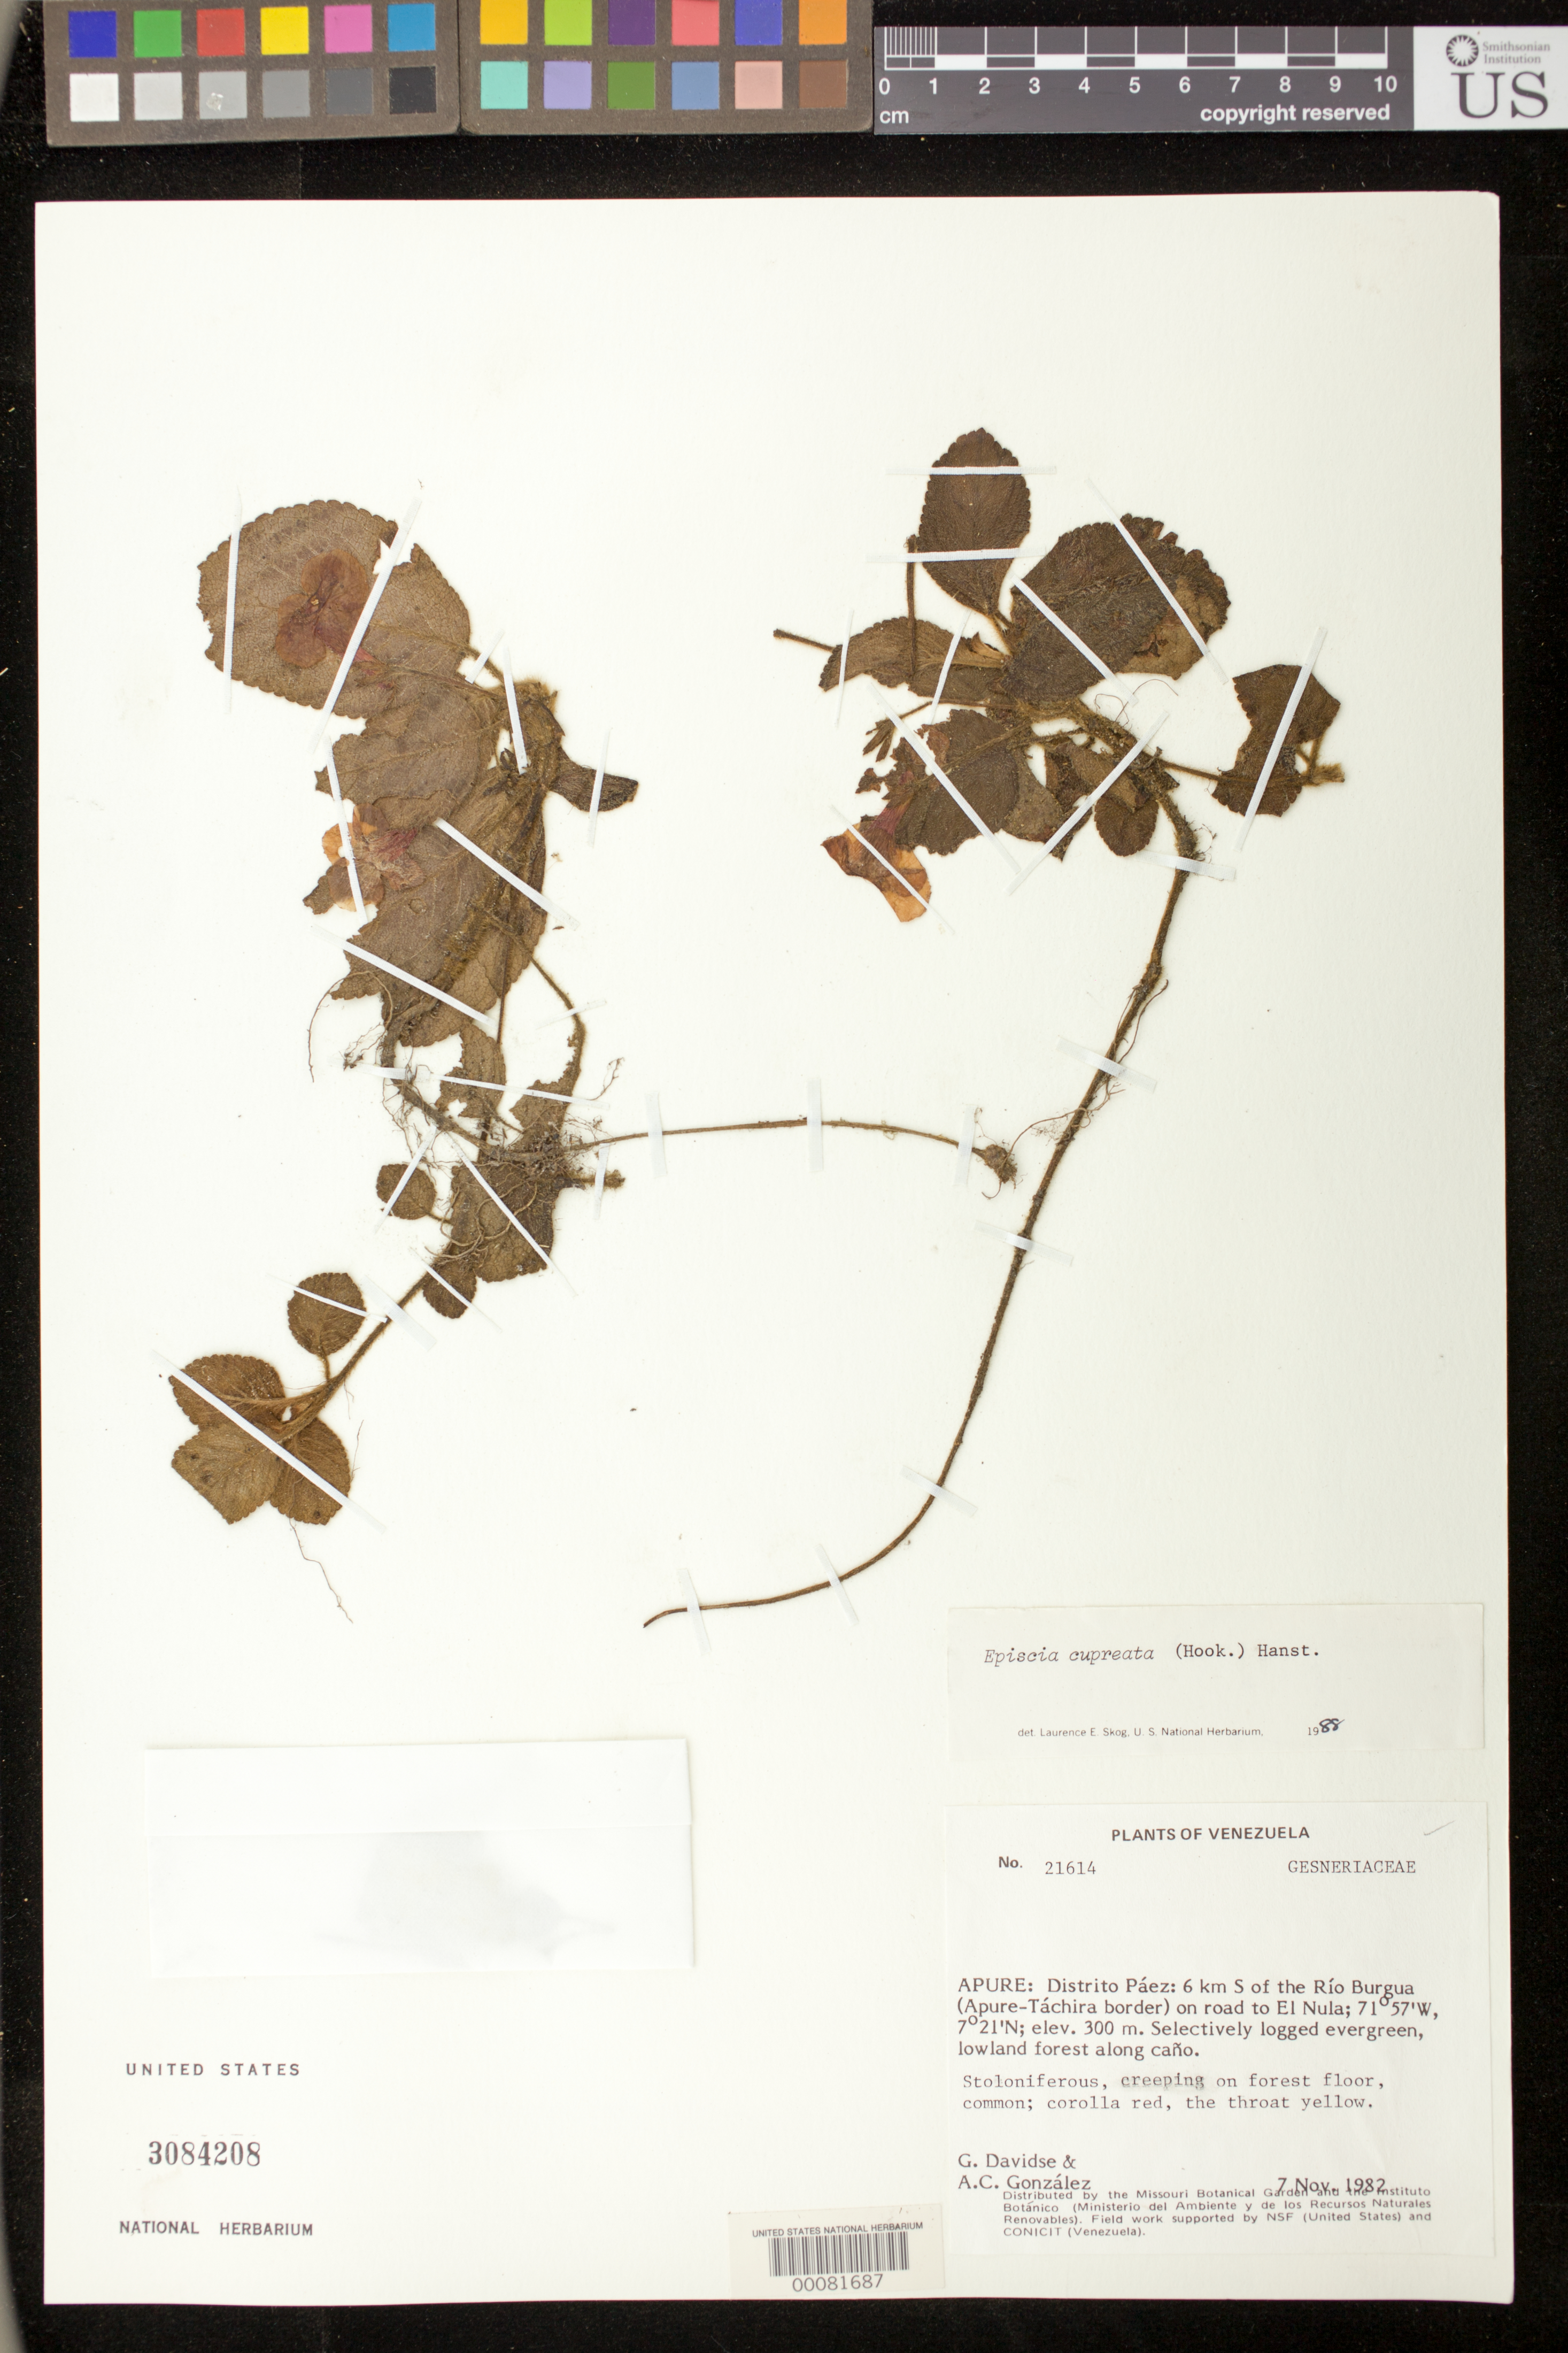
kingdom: Plantae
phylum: Tracheophyta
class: Magnoliopsida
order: Lamiales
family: Gesneriaceae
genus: Episcia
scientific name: Episcia cupreata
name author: (Hook.) Hanst.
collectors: G. Davidse & A. C. González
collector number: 21614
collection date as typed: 07 Nov 1982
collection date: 1982-11-07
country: Venezuela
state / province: Apure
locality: Distrito Paez, 6 km S of the Rio Burgua (Apure-Tachira border) on road to El Nula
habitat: Selectively logged evergreen, lowland forest along cano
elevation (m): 300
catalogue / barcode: US 3084208